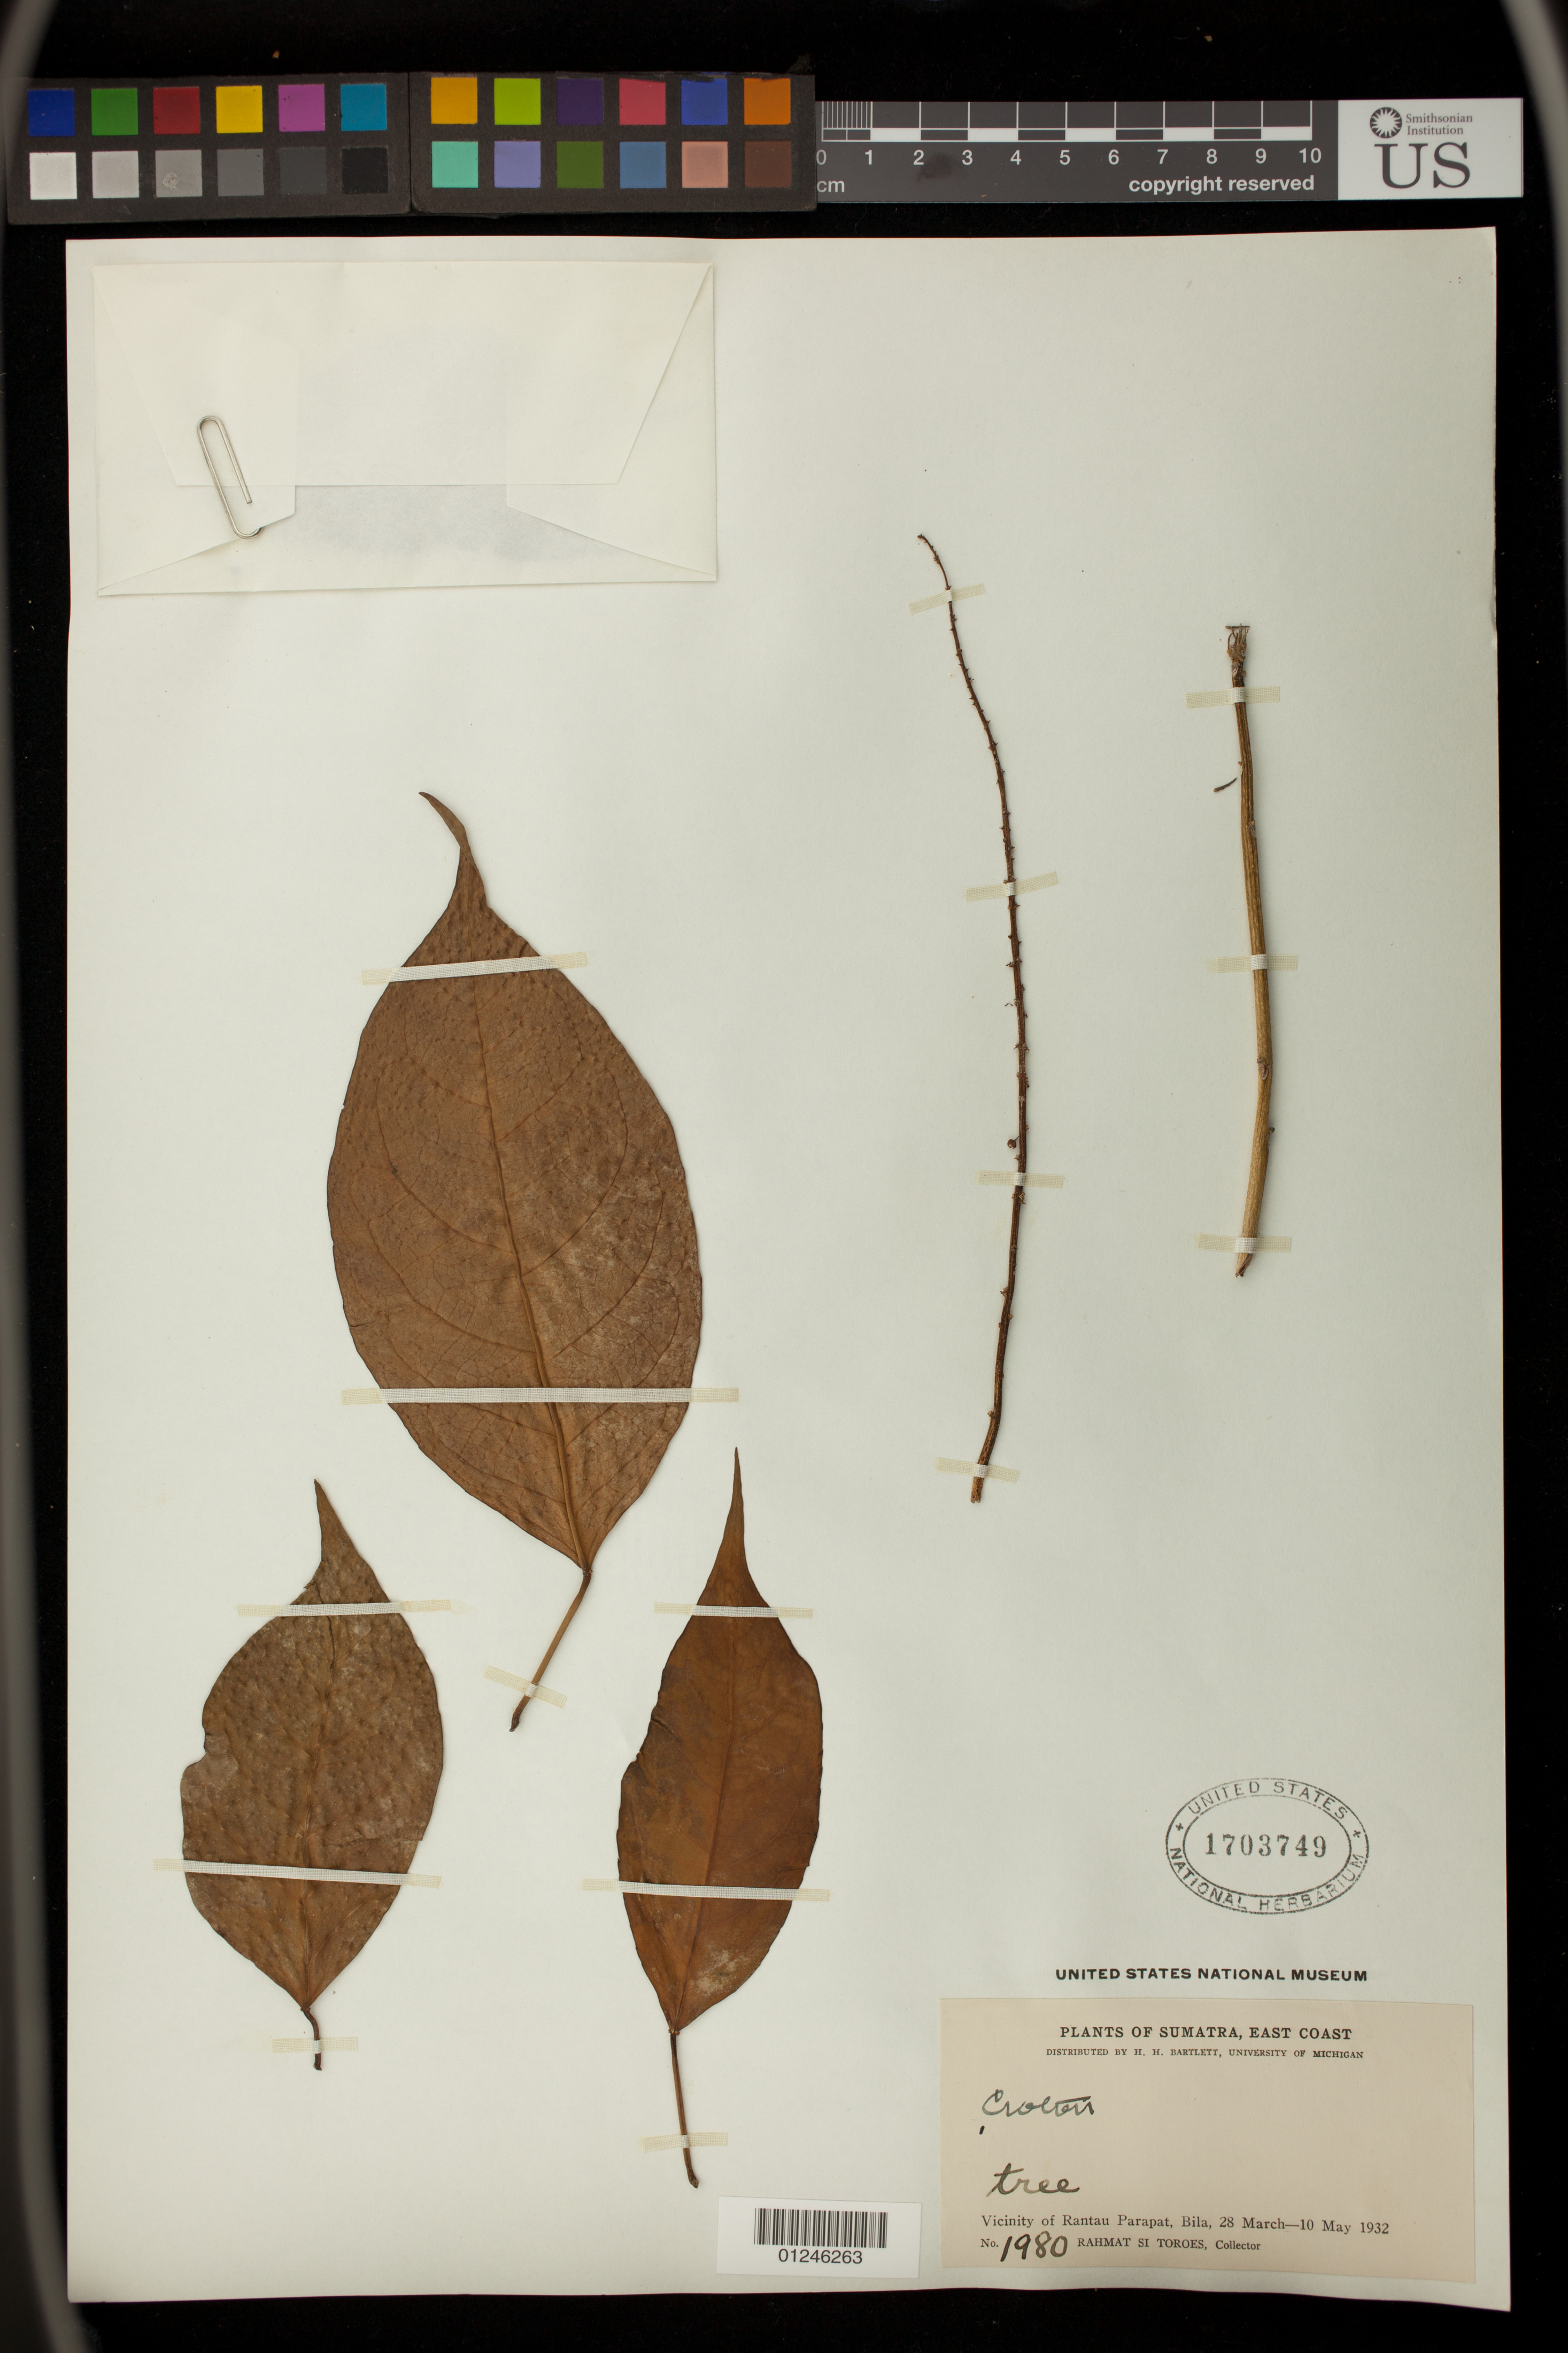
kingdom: Plantae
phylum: Tracheophyta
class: Magnoliopsida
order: Malpighiales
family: Euphorbiaceae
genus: Croton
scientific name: Croton sp.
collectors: Rahmat Si Boeea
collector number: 1980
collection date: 1932-03-28/1932-05-10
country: Indonesia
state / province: Sumatra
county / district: Sumatera Utara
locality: East Coast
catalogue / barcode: US 1703749